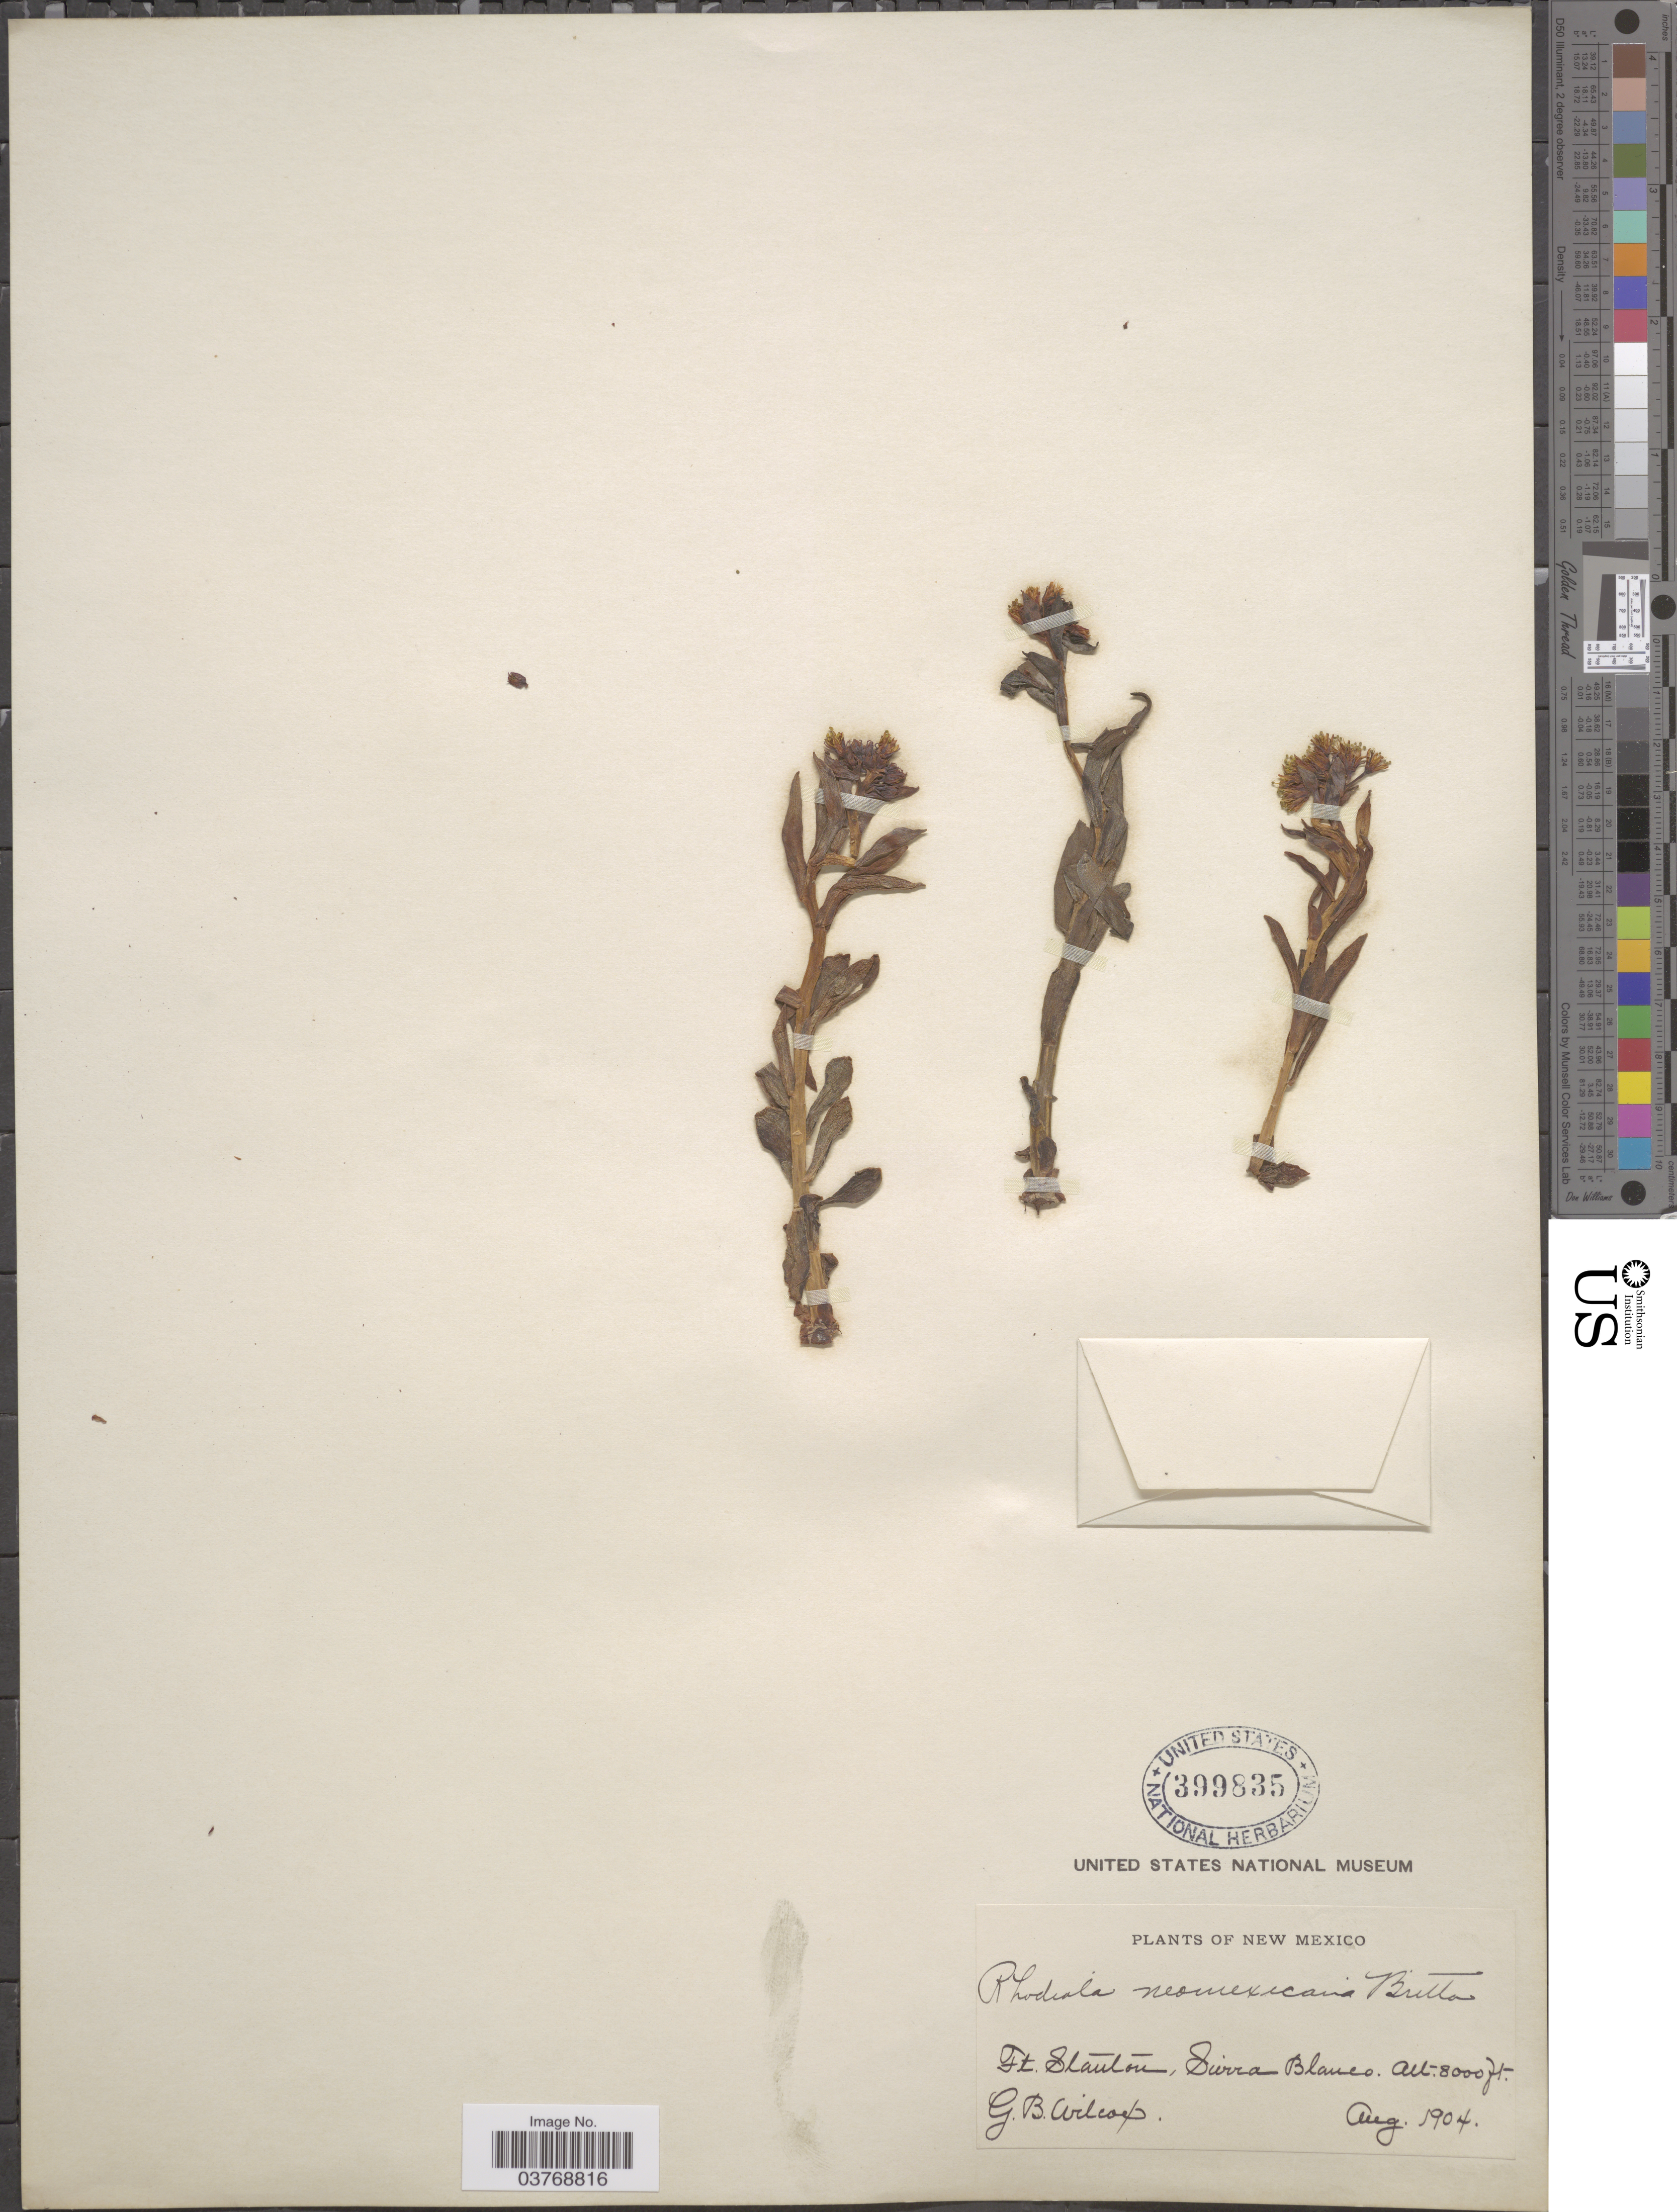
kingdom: Plantae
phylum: Tracheophyta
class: Magnoliopsida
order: Saxifragales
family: Crassulaceae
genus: Rhodiola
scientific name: Rhodiola integrifolia subsp. neomexicana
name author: (Britton) Kartesz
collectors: G. Wilcox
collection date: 1904-08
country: United States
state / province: New Mexico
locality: Ft. Stanton, Sierra Blanca.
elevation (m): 2438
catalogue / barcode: US 399835